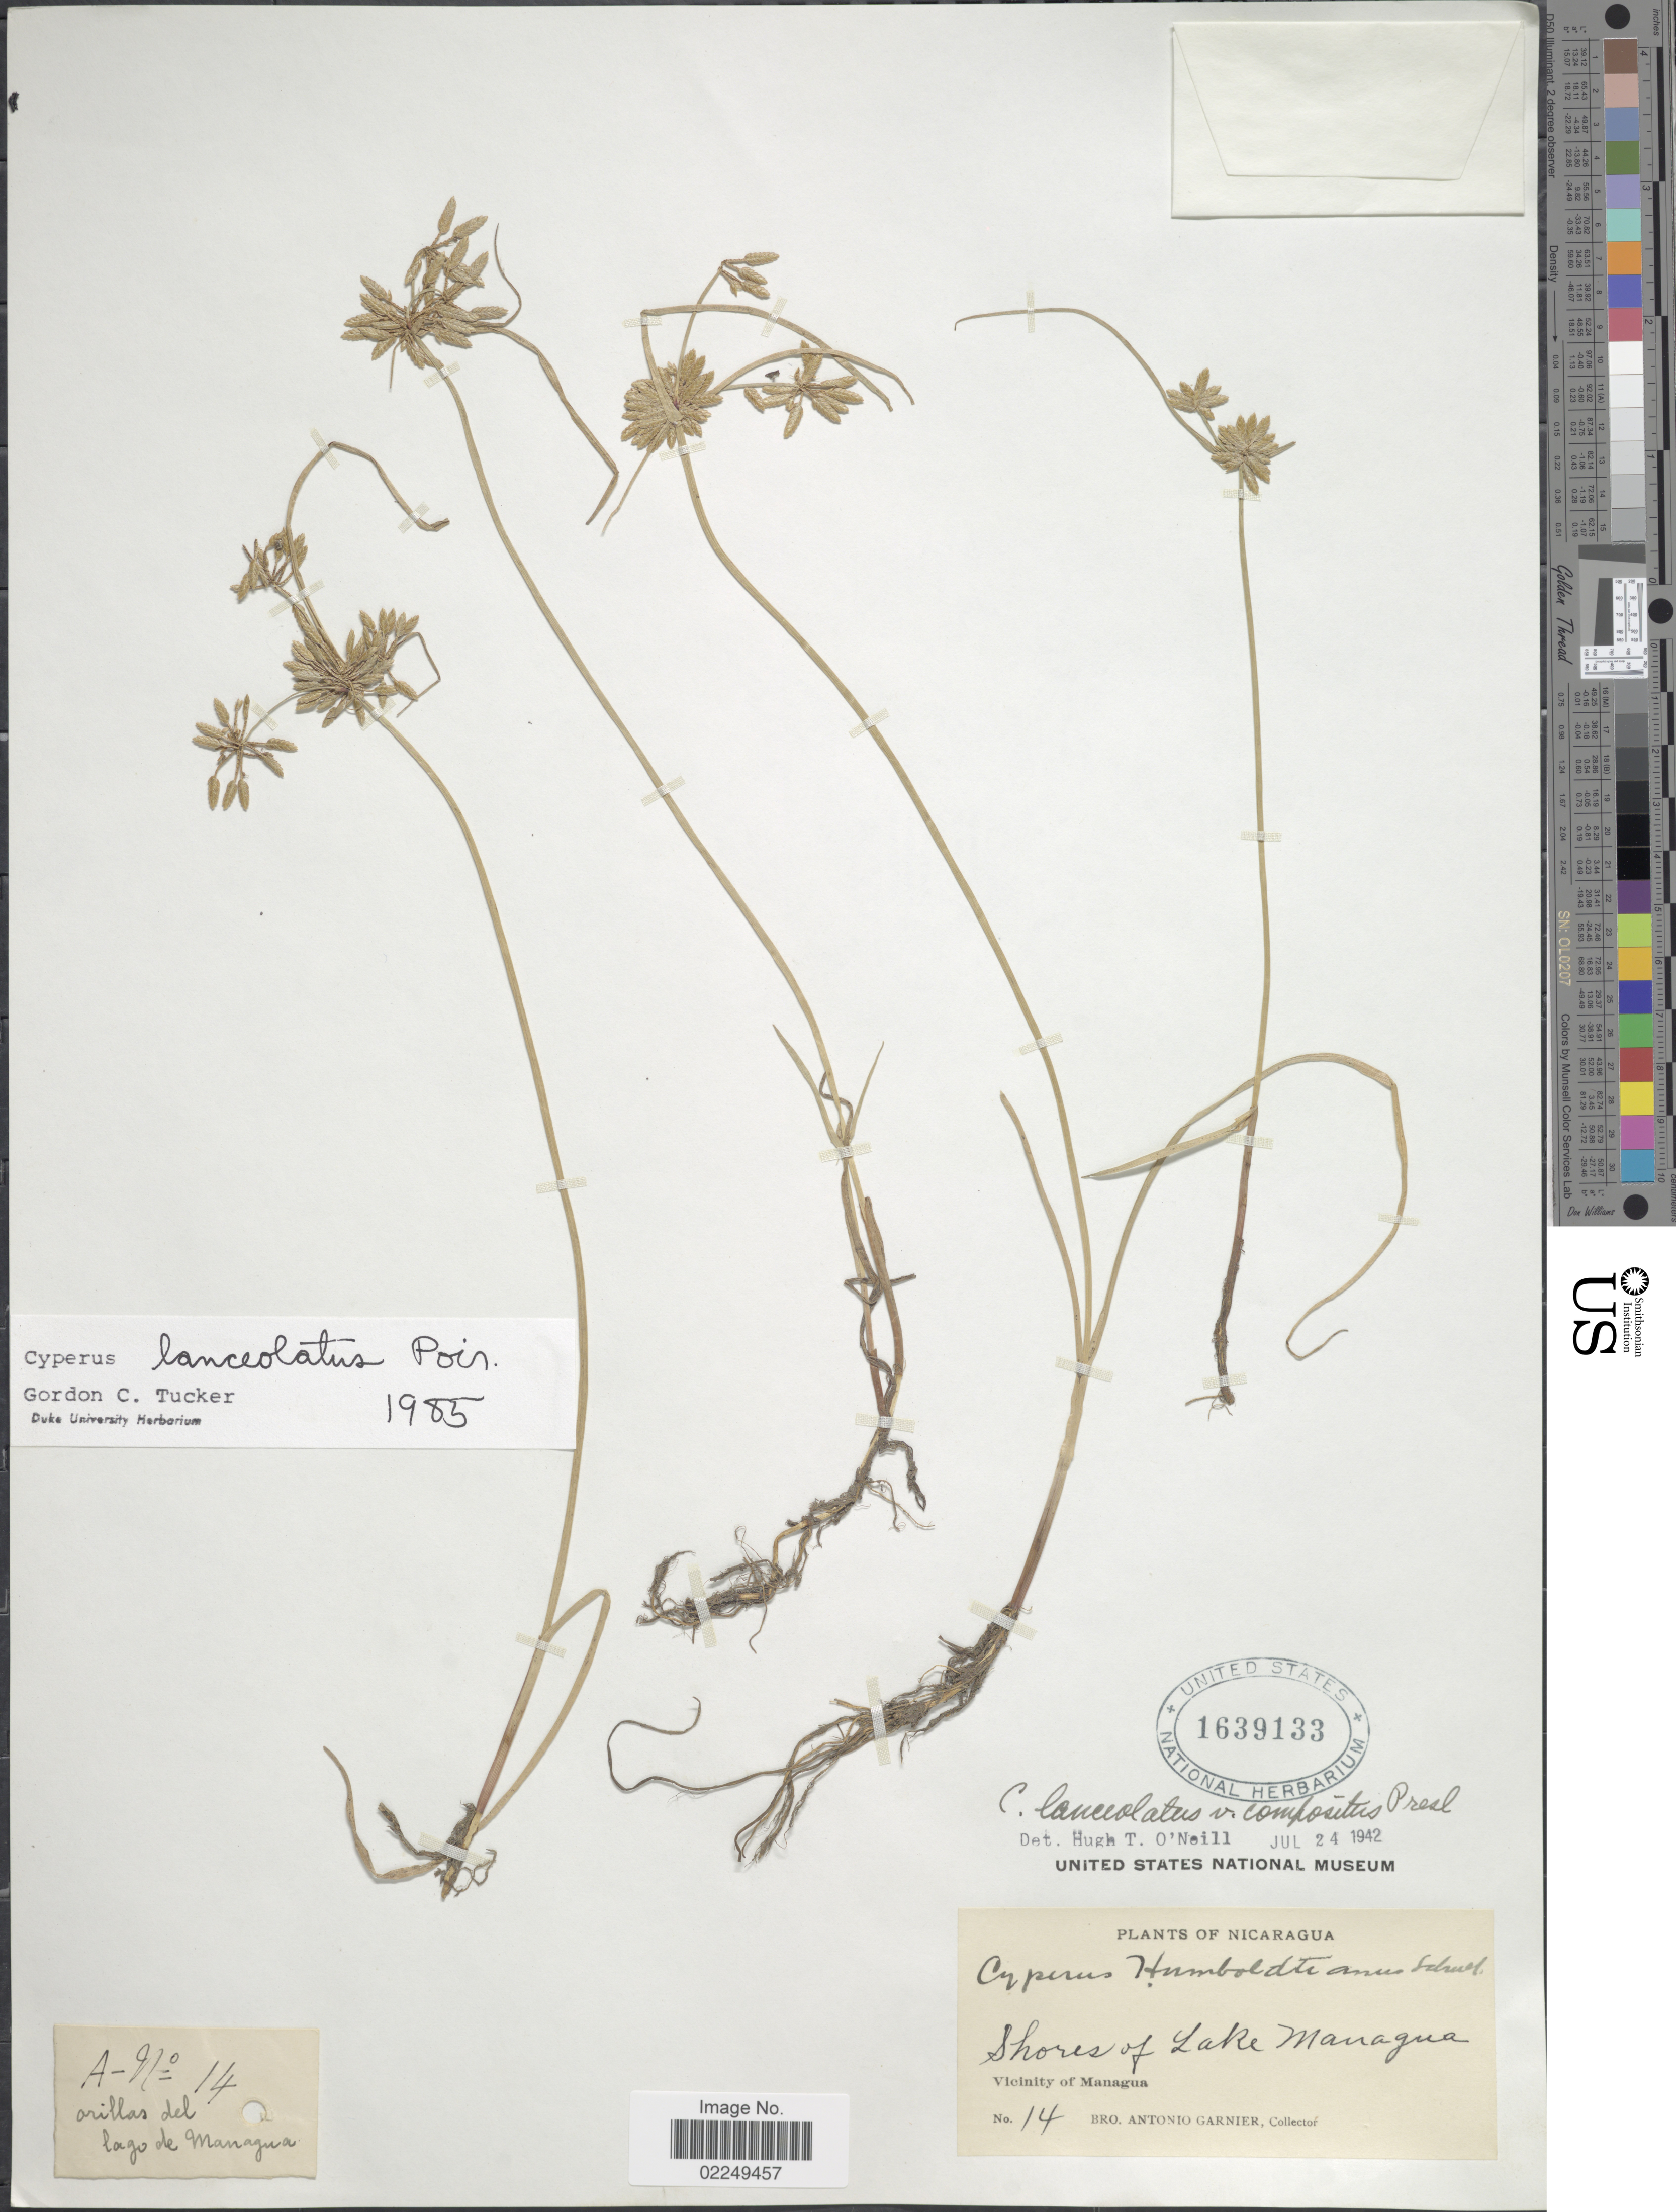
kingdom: Plantae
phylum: Tracheophyta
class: Liliopsida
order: Poales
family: Cyperaceae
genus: Cyperus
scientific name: Cyperus lanceolatus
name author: Poir.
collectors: Bro. A. Garnier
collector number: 14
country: Nicaragua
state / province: Managua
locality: Shores of Lake Managua, Vicinity of Managua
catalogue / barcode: US 1639133